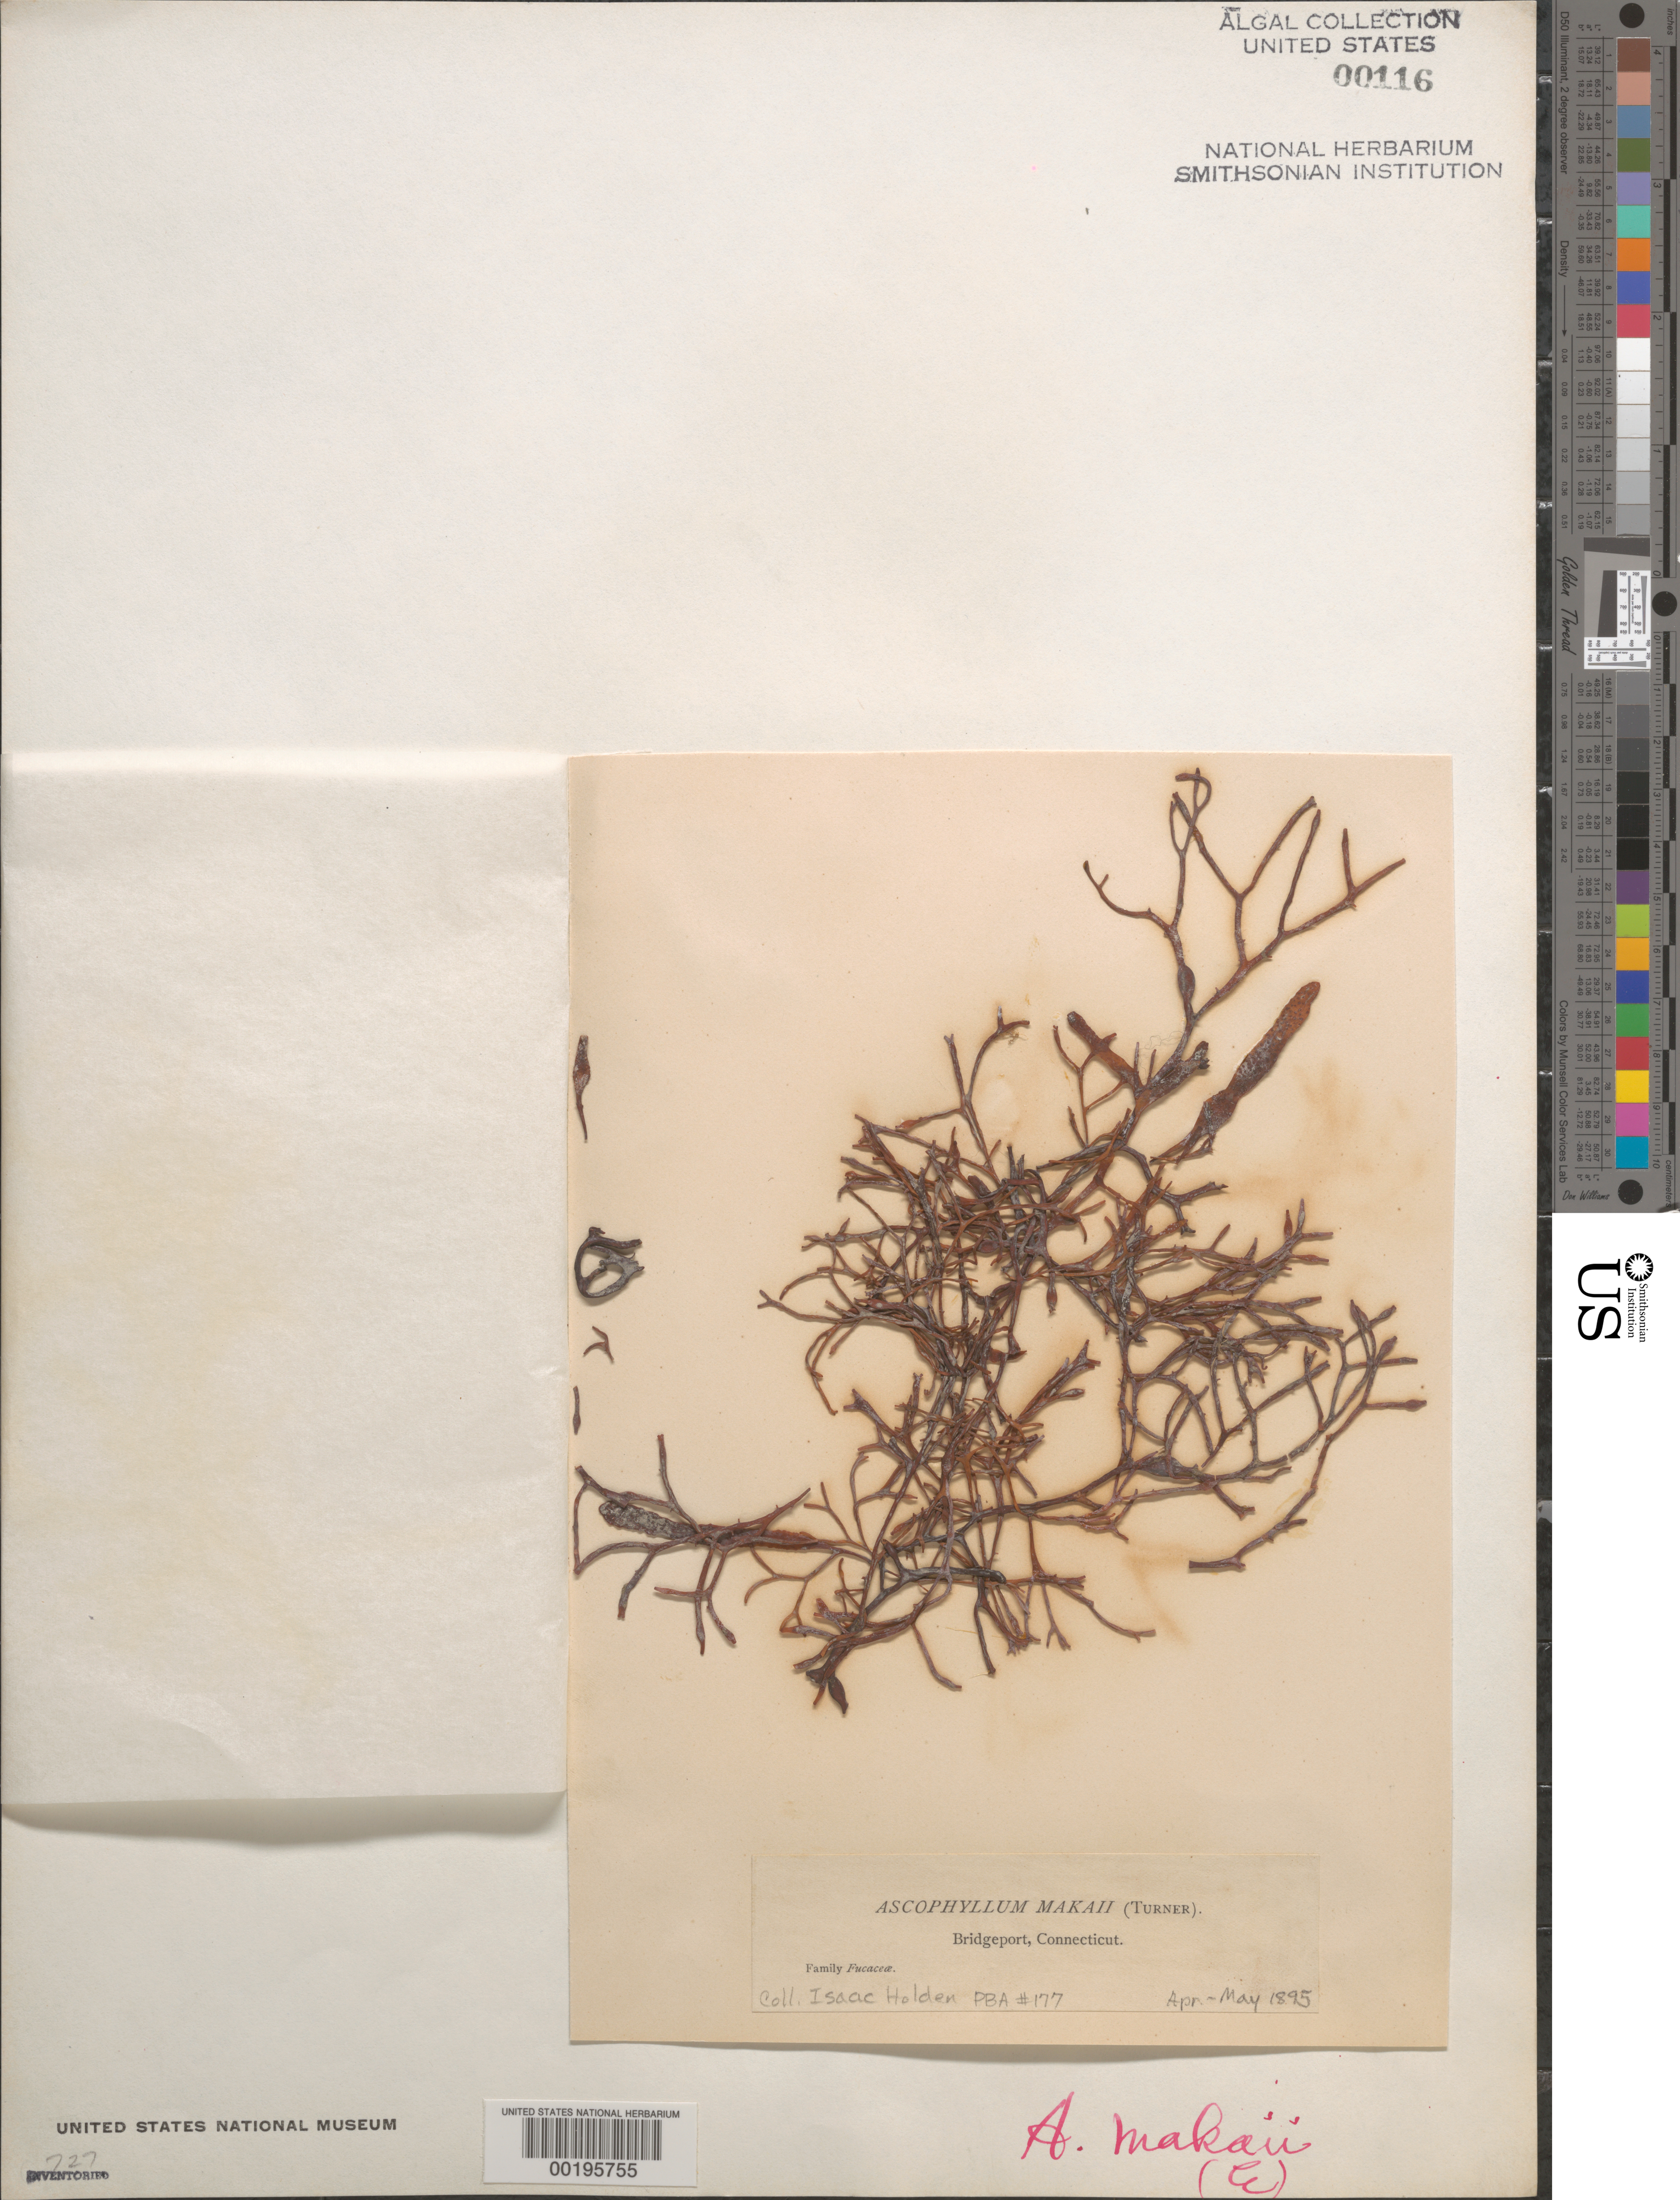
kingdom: Chromista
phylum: Ochrophyta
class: Phaeophyceae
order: Fucales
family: Fucaceae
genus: Ascophyllum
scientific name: Ascophyllum nodosum f. mackayi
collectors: I. Holden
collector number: PB-A 177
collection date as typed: Apr 1895 TO -- May 1895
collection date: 1895-04/1895-05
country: United States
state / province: Connecticut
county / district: Fairfield County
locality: Bridgeport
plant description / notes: Collins, Holden & Setchell, Phycotheca Boreali-Americana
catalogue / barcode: US 116